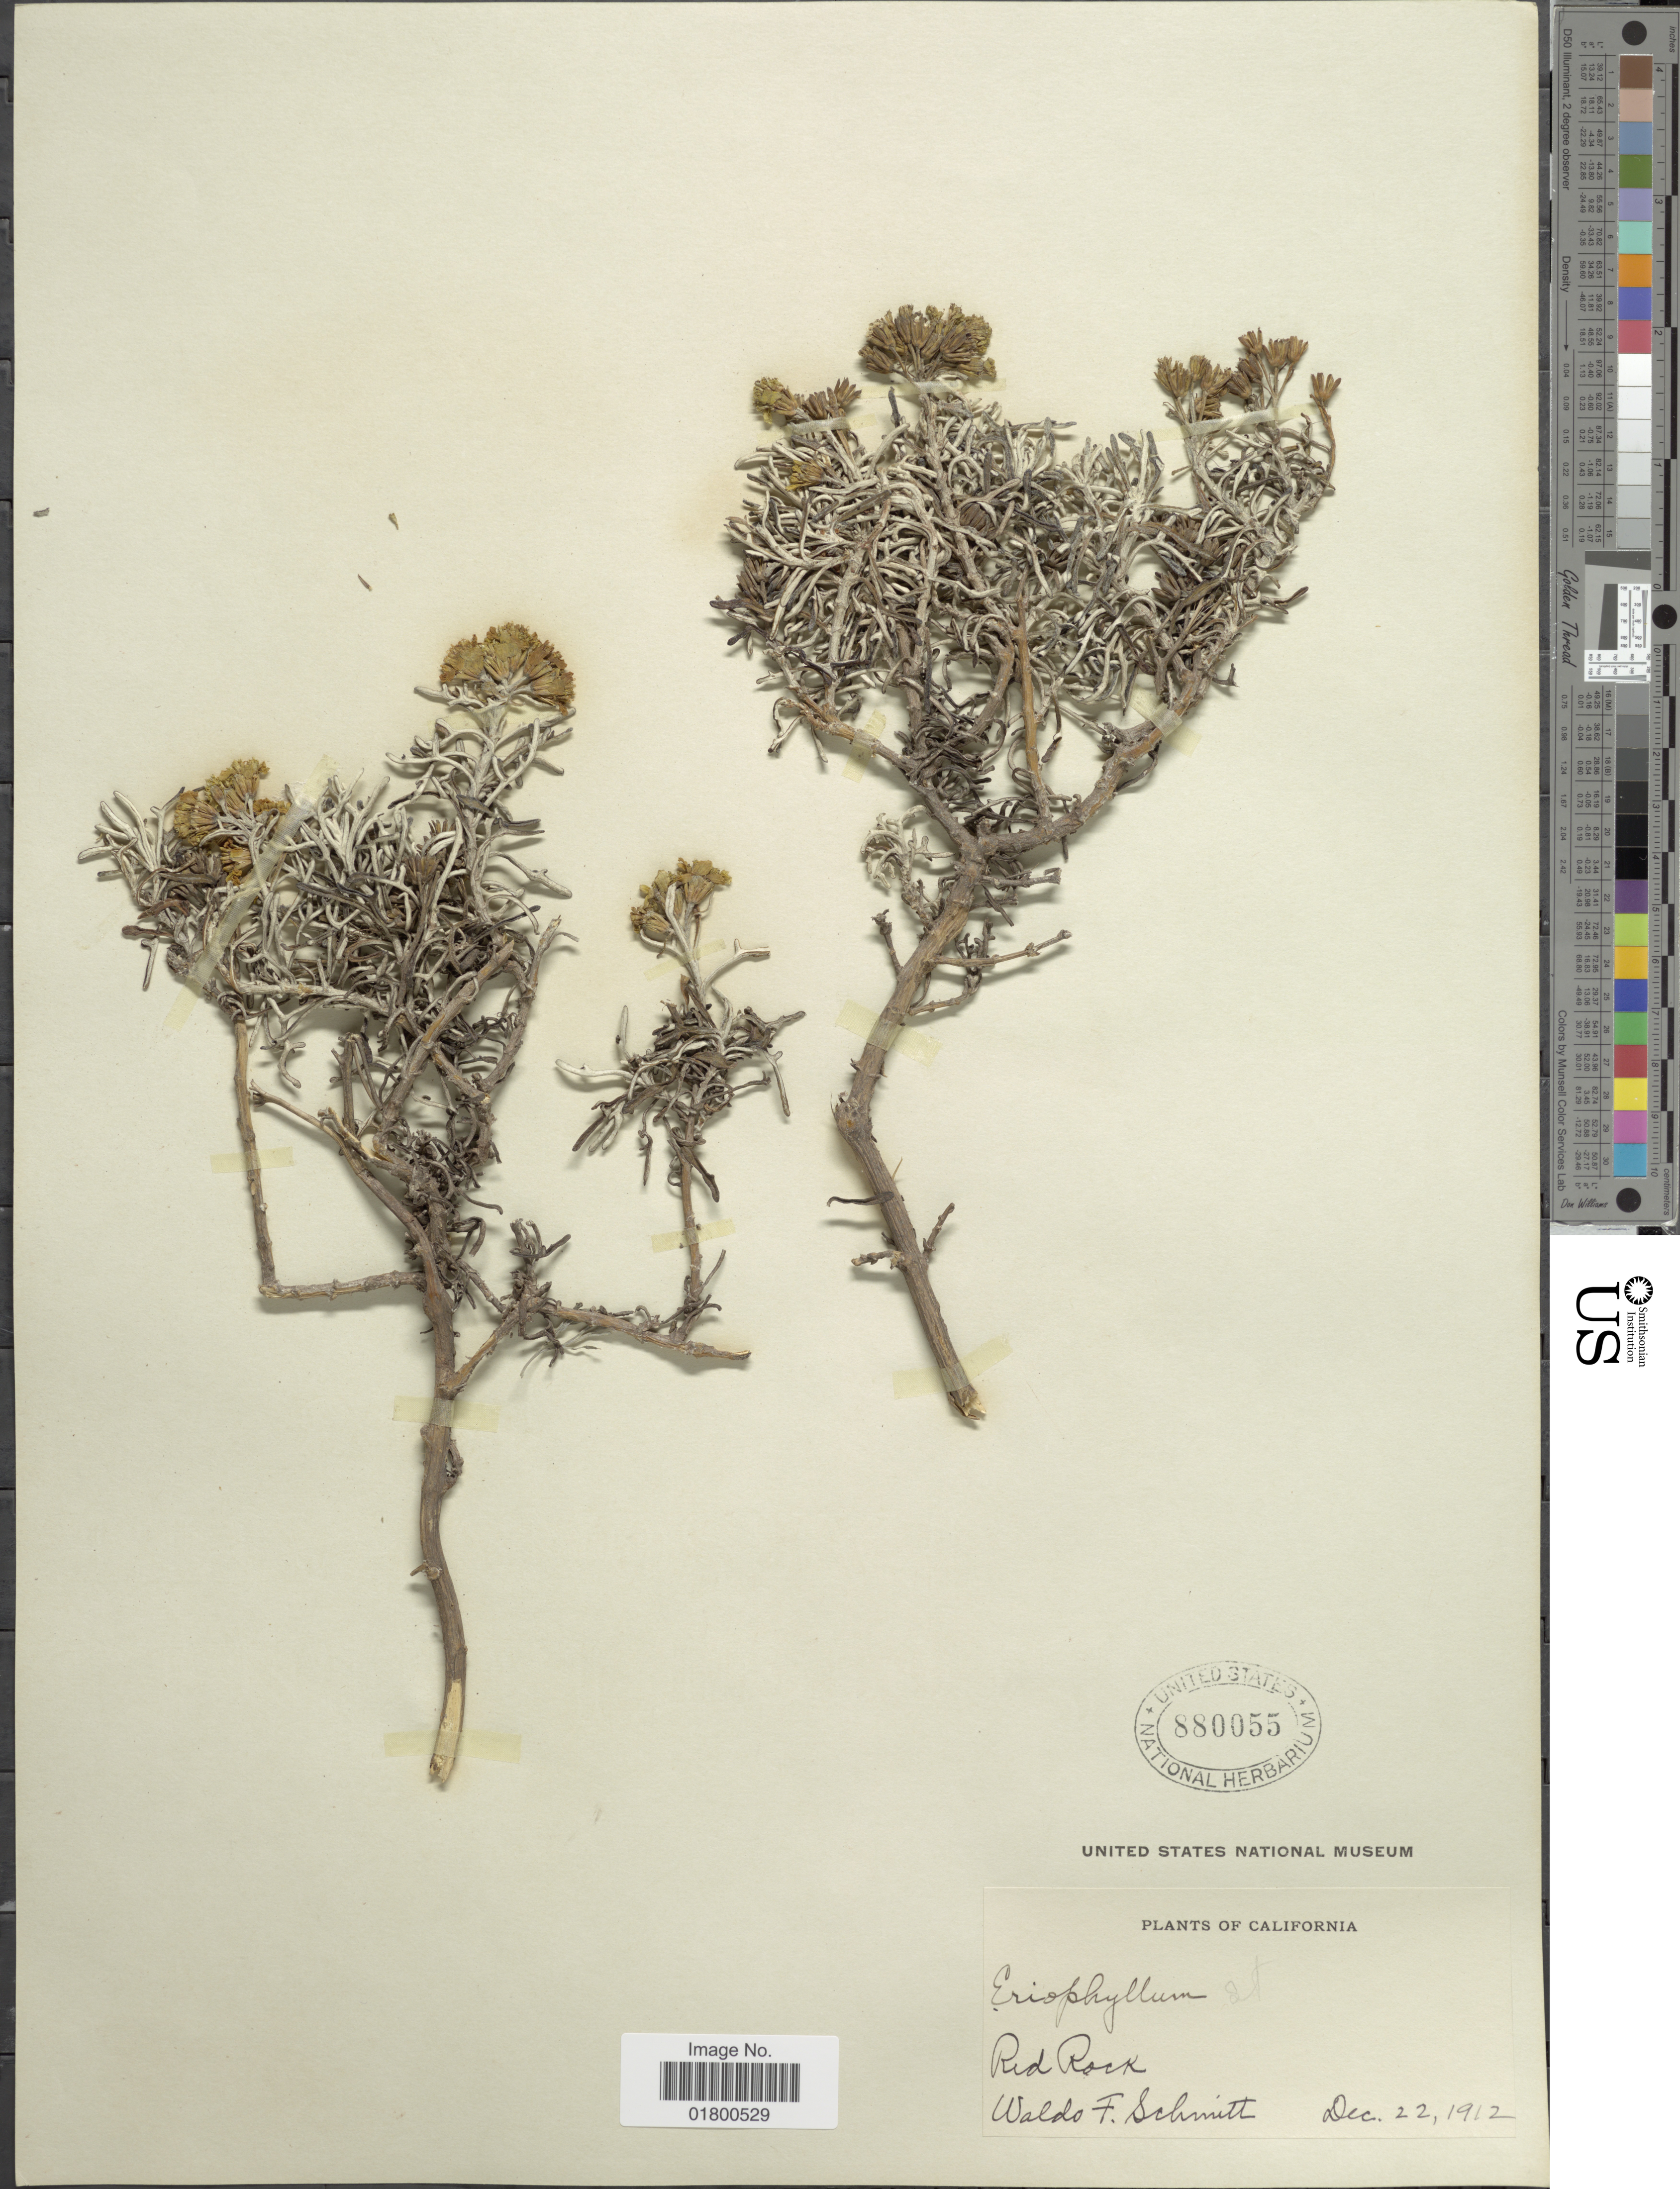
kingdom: Plantae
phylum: Tracheophyta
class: Magnoliopsida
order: Asterales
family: Asteraceae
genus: Eriophyllum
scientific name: Eriophyllum staechadifolium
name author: Lag.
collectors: W. L. Schmitt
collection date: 1912-12-22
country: United States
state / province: California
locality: Red Rock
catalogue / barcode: US 880055